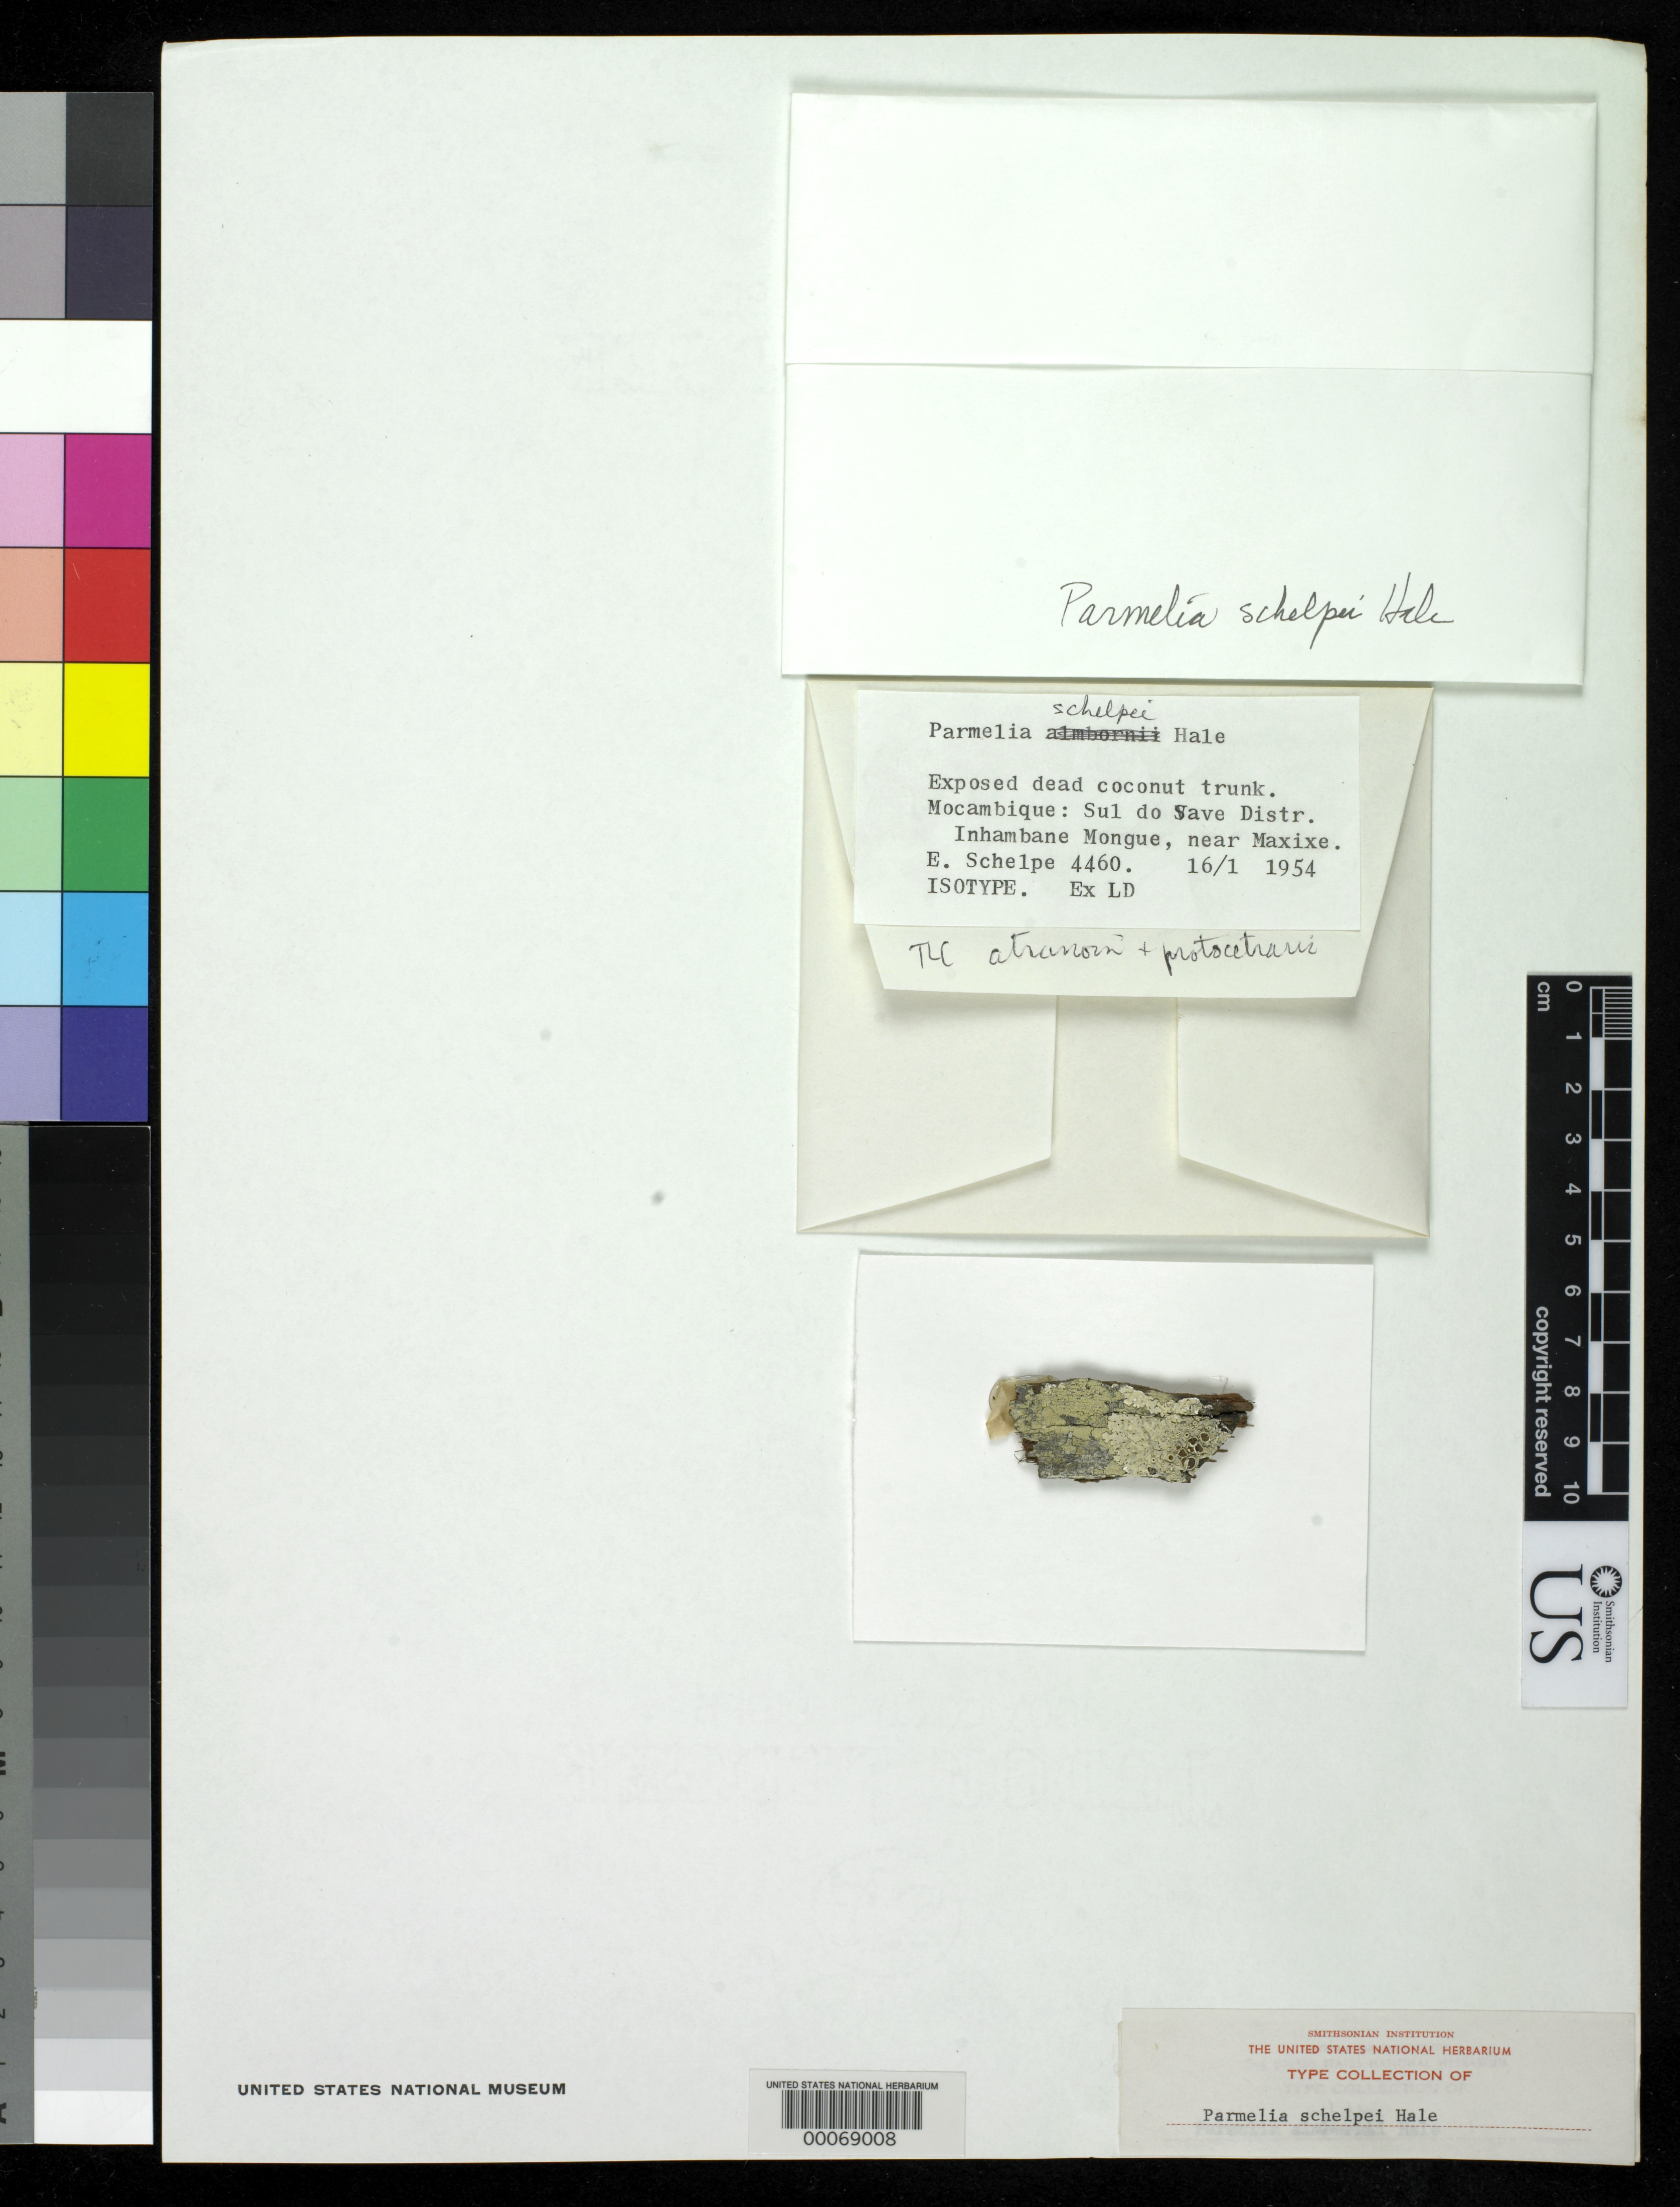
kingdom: Fungi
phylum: Ascomycota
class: Lecanoromycetes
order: Lecanorales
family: Parmeliaceae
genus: Parmelia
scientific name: Parmelia schelpei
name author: Hale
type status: Isotype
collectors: E. A. C. L. E. Schelpe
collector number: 4460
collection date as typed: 16 Jan 1954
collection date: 1954-01-16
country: Mozambique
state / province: Inhambane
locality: Sul de Vave Dist., Inhambane Mongue, near Maxixe.